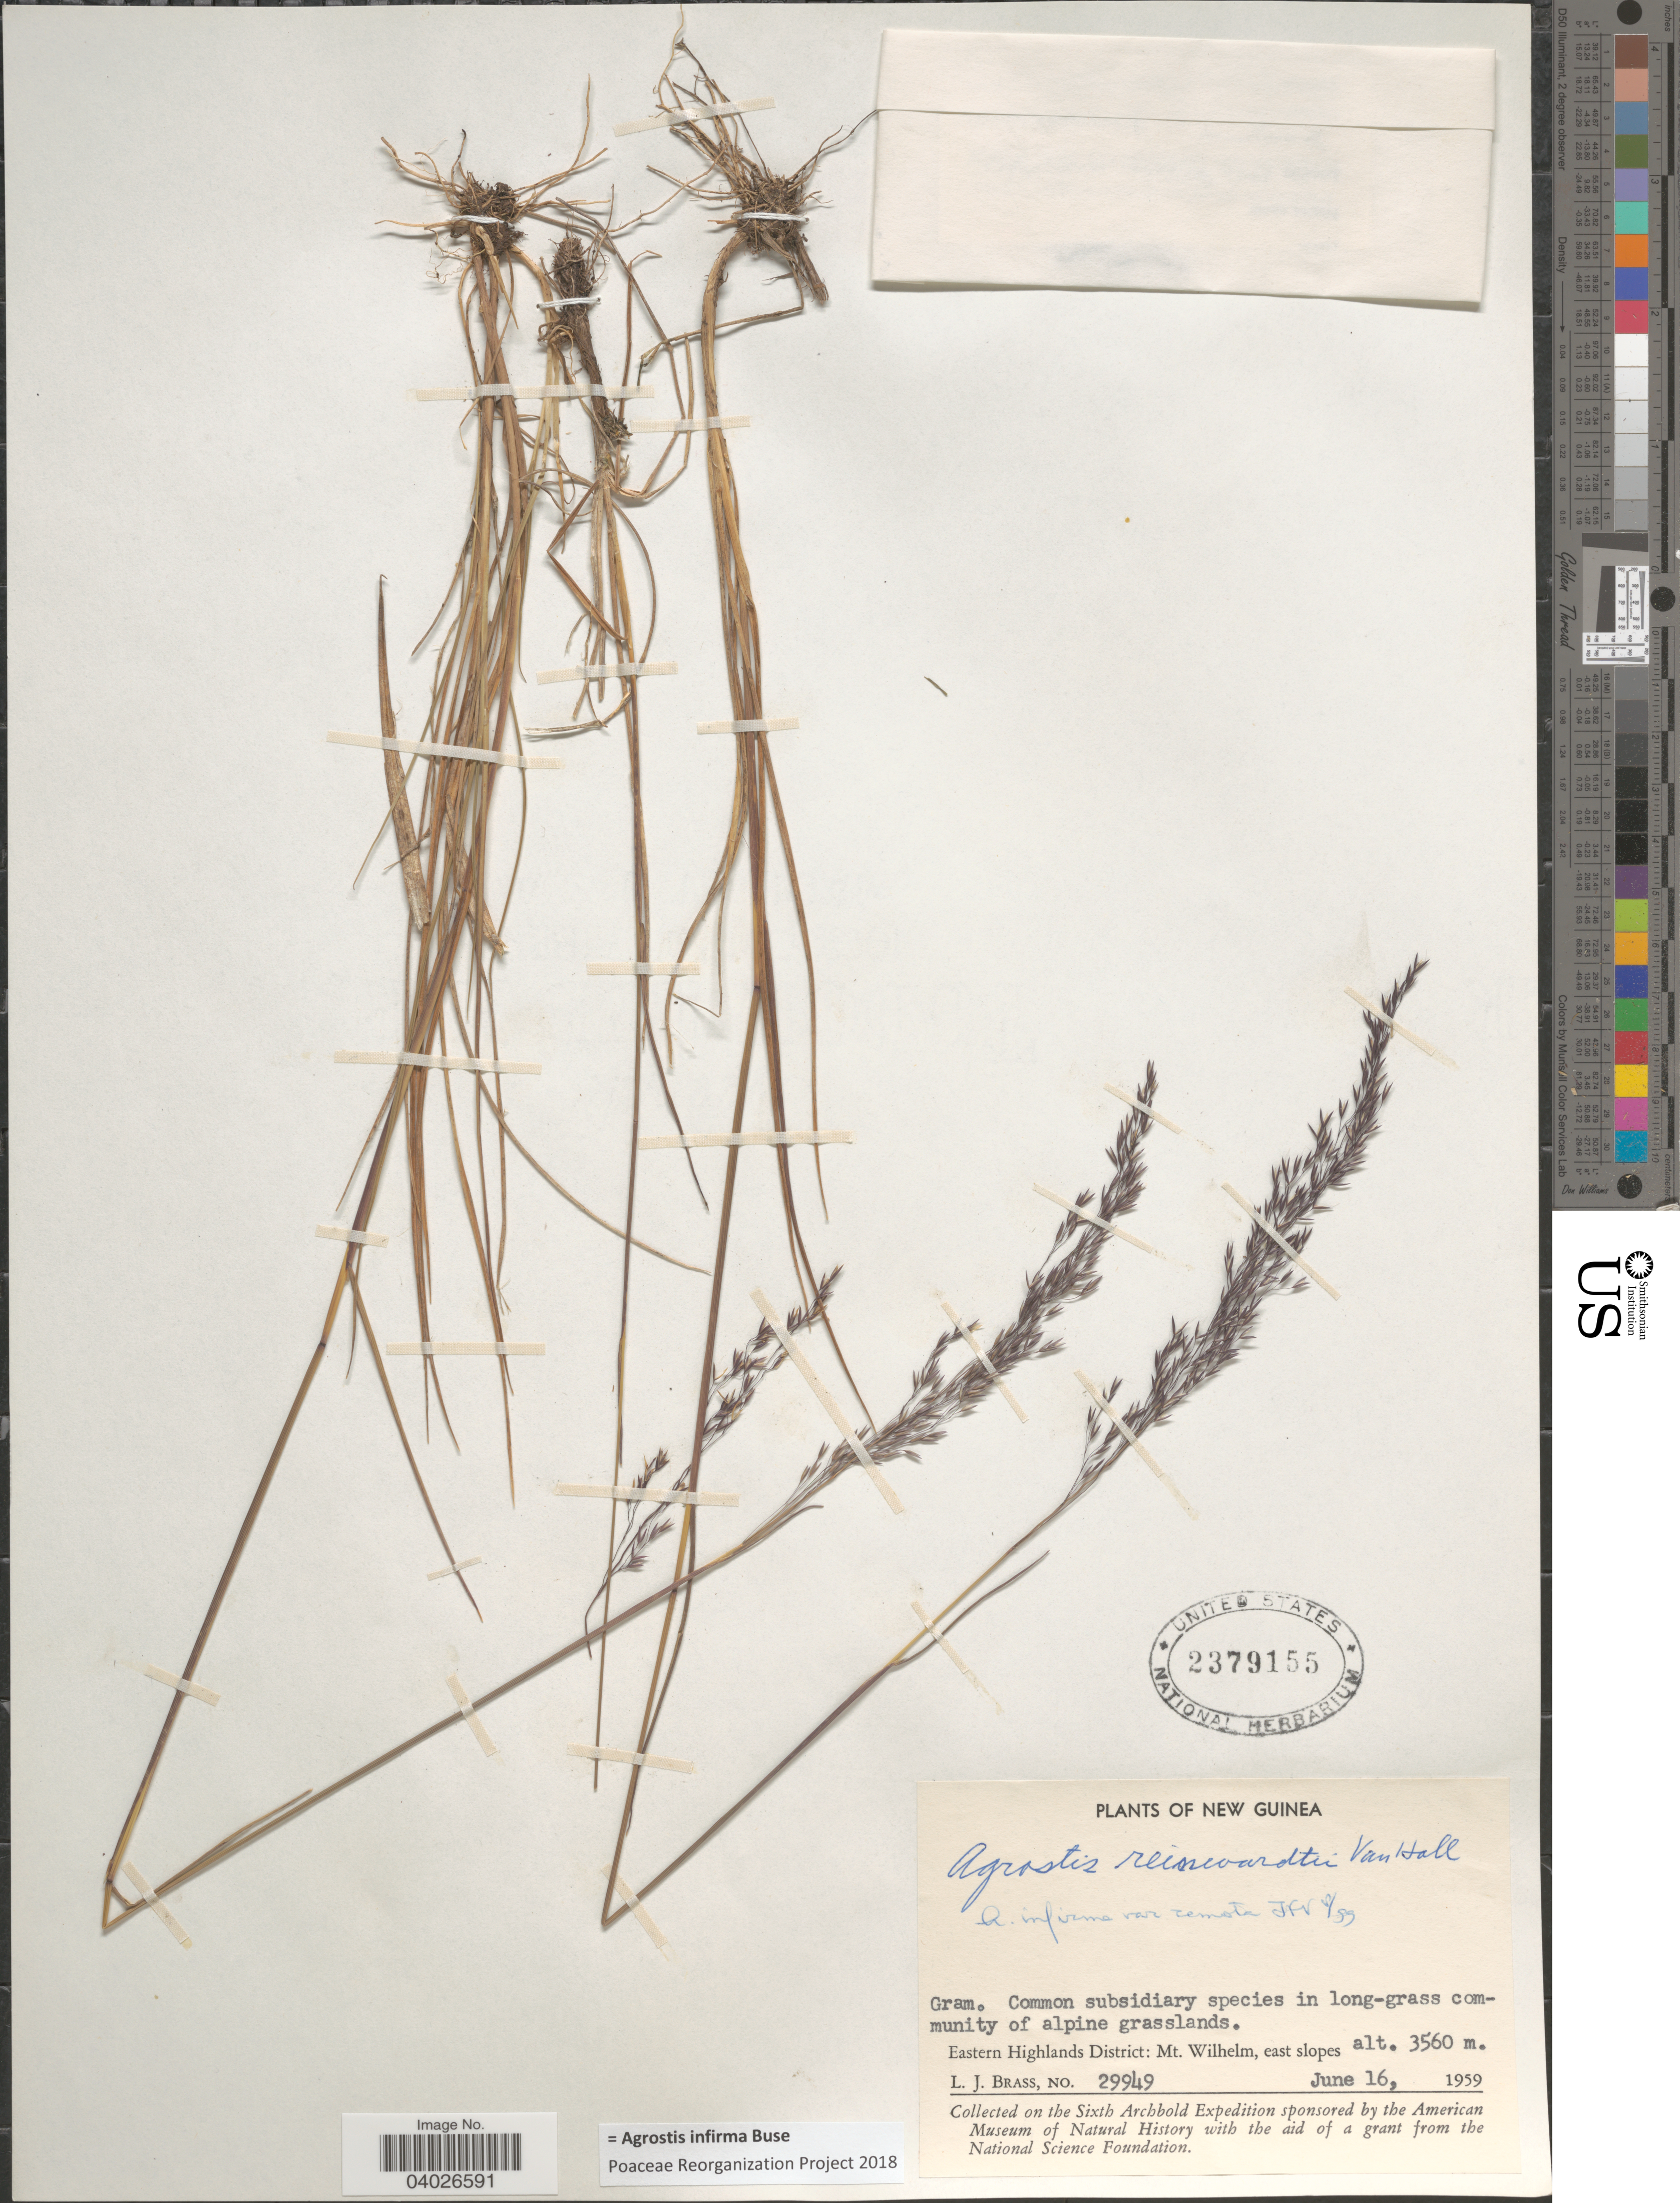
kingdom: Plantae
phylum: Tracheophyta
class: Liliopsida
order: Poales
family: Poaceae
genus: Agrostis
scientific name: Agrostis infirma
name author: Büse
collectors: L. J. Brass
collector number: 29949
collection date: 1959-06-16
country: Papua New Guinea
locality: New Guinea. Eastern Highlands District: Mt. Wilhelm, east slopes.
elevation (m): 3560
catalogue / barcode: US 2379155